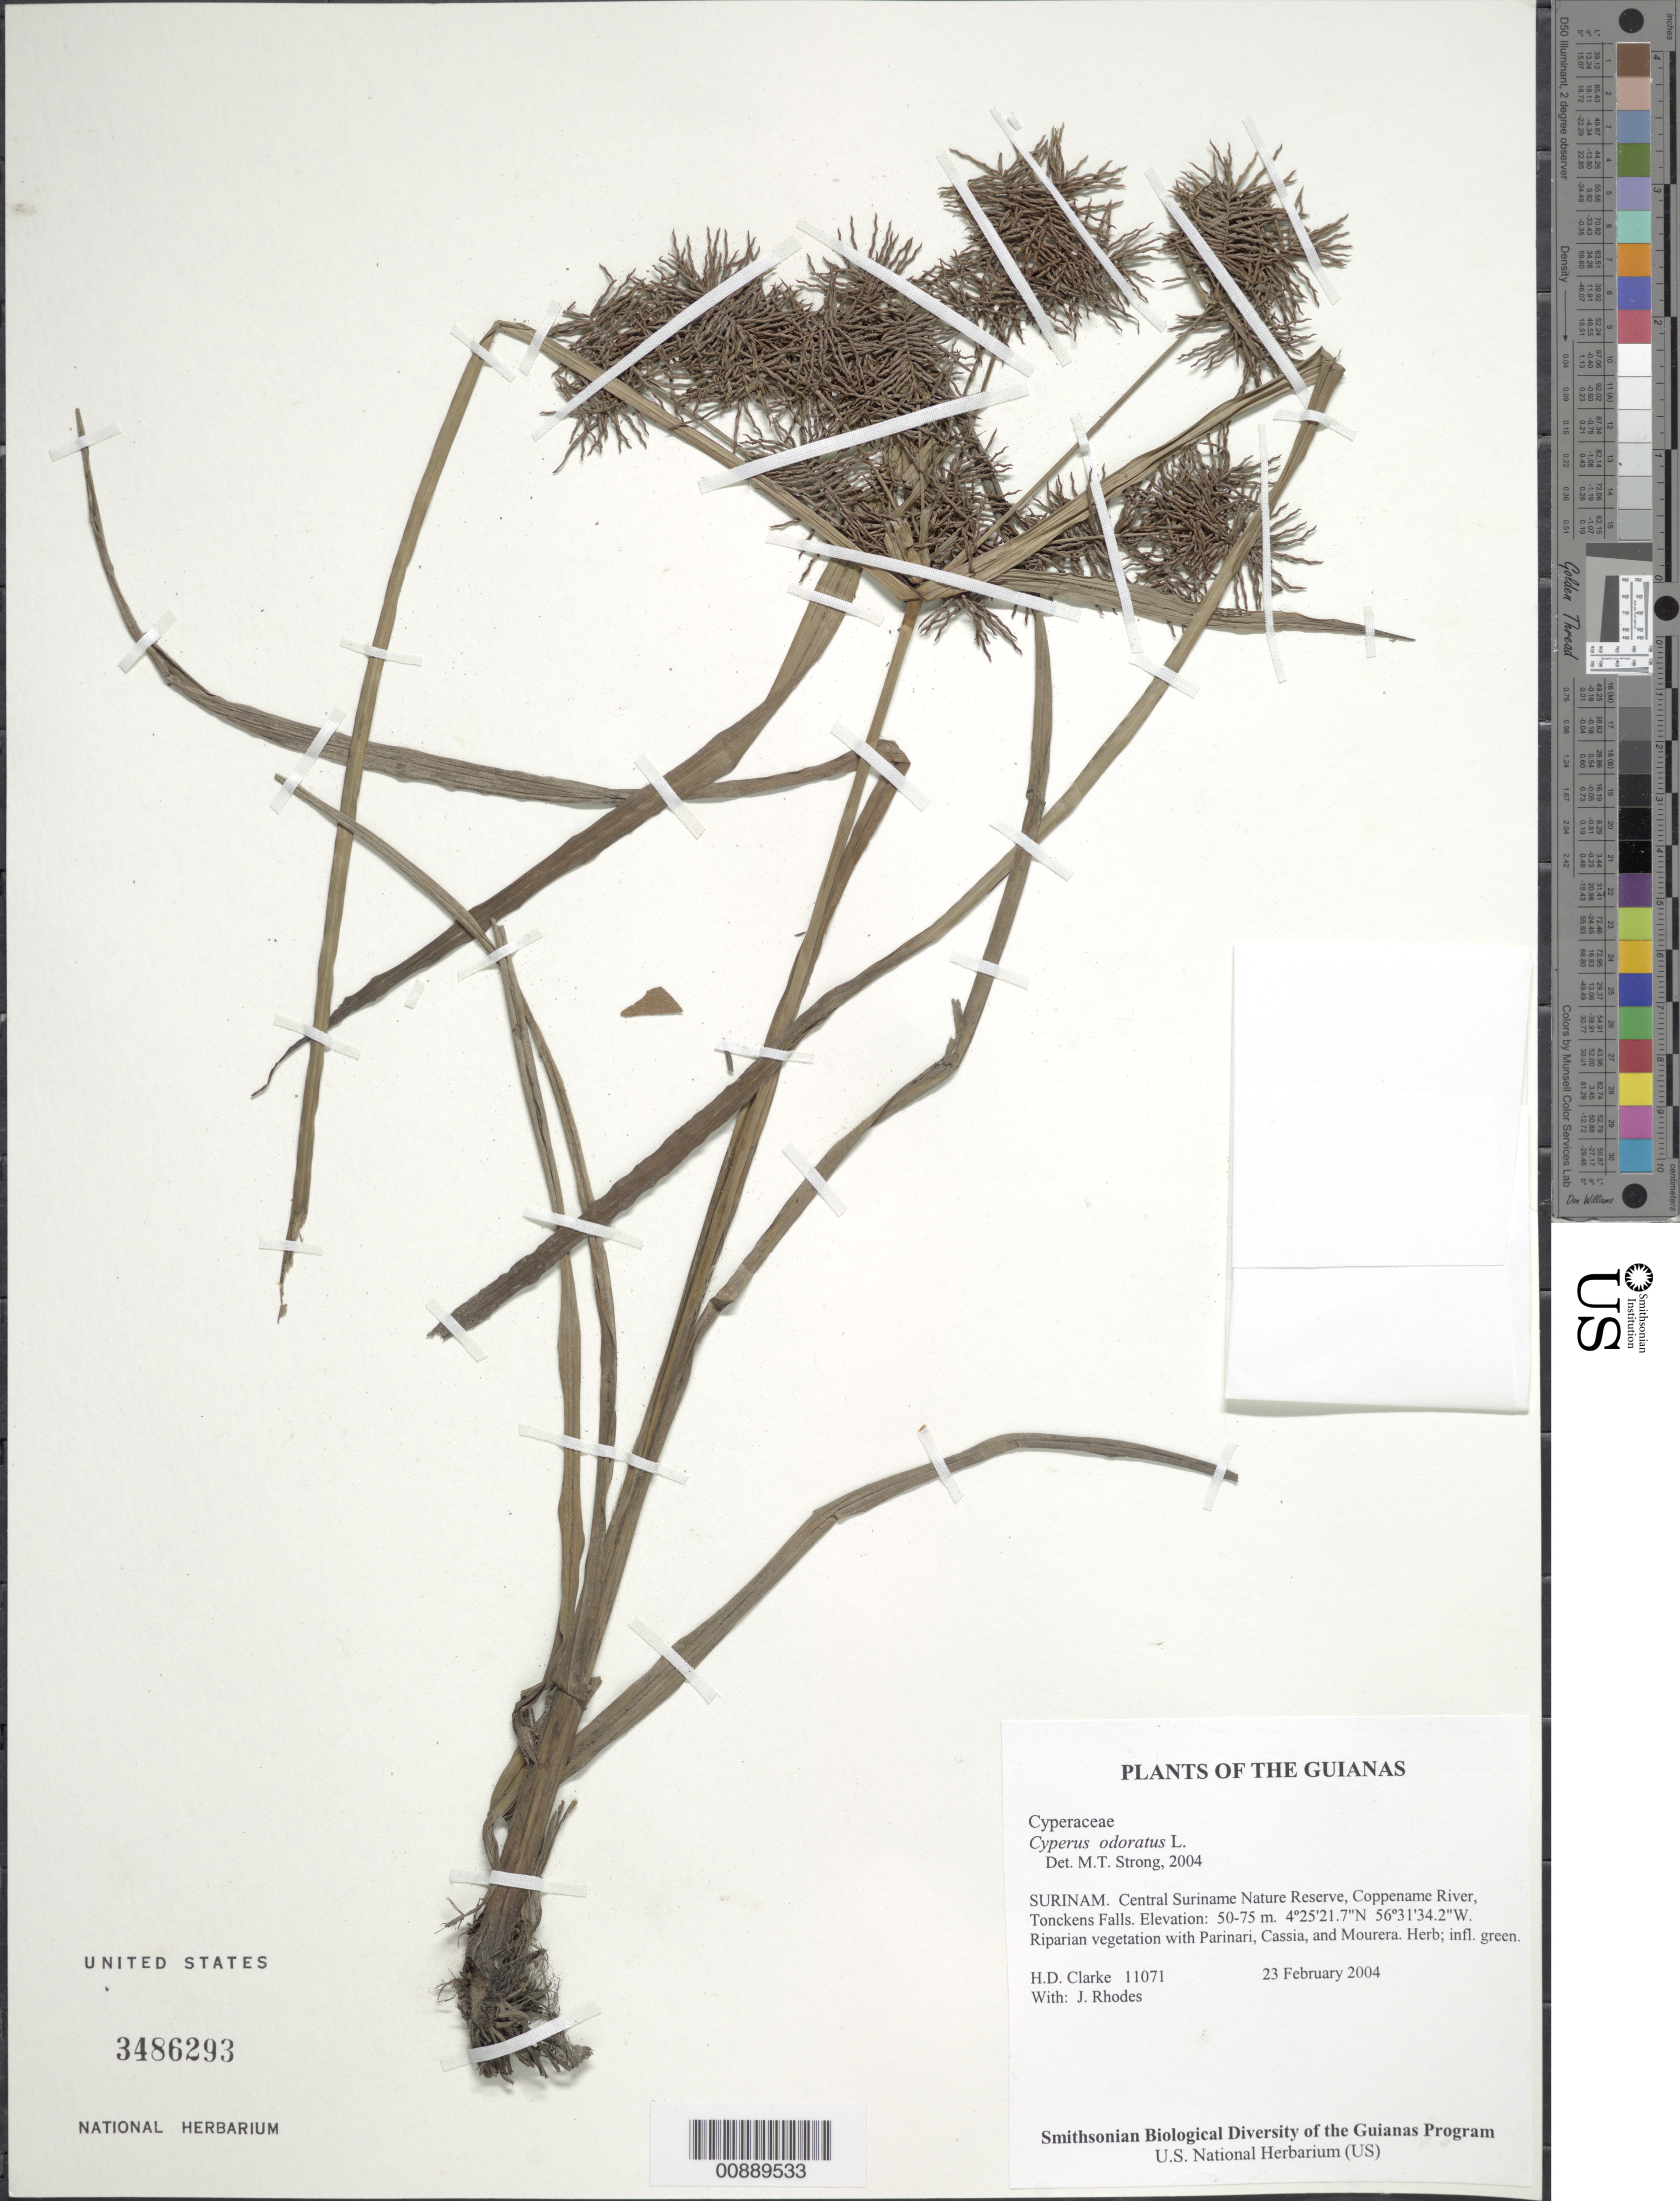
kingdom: Plantae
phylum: Tracheophyta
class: Liliopsida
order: Poales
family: Cyperaceae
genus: Cyperus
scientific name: Cyperus odoratus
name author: L.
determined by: Strong, M. T., (US), Smithsonian Institution - National Museum of Natural History (UNITED STATES)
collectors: H. D. Clarke & J. Rhodes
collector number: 11071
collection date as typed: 23 February 2004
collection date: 2004-02-23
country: Suriname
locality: Central Suriname Nature Reserve, Coppename River, Tonckens Falls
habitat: Riparian vegetation with Parinari, Cassia, and Mourera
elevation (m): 50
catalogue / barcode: US 3486293